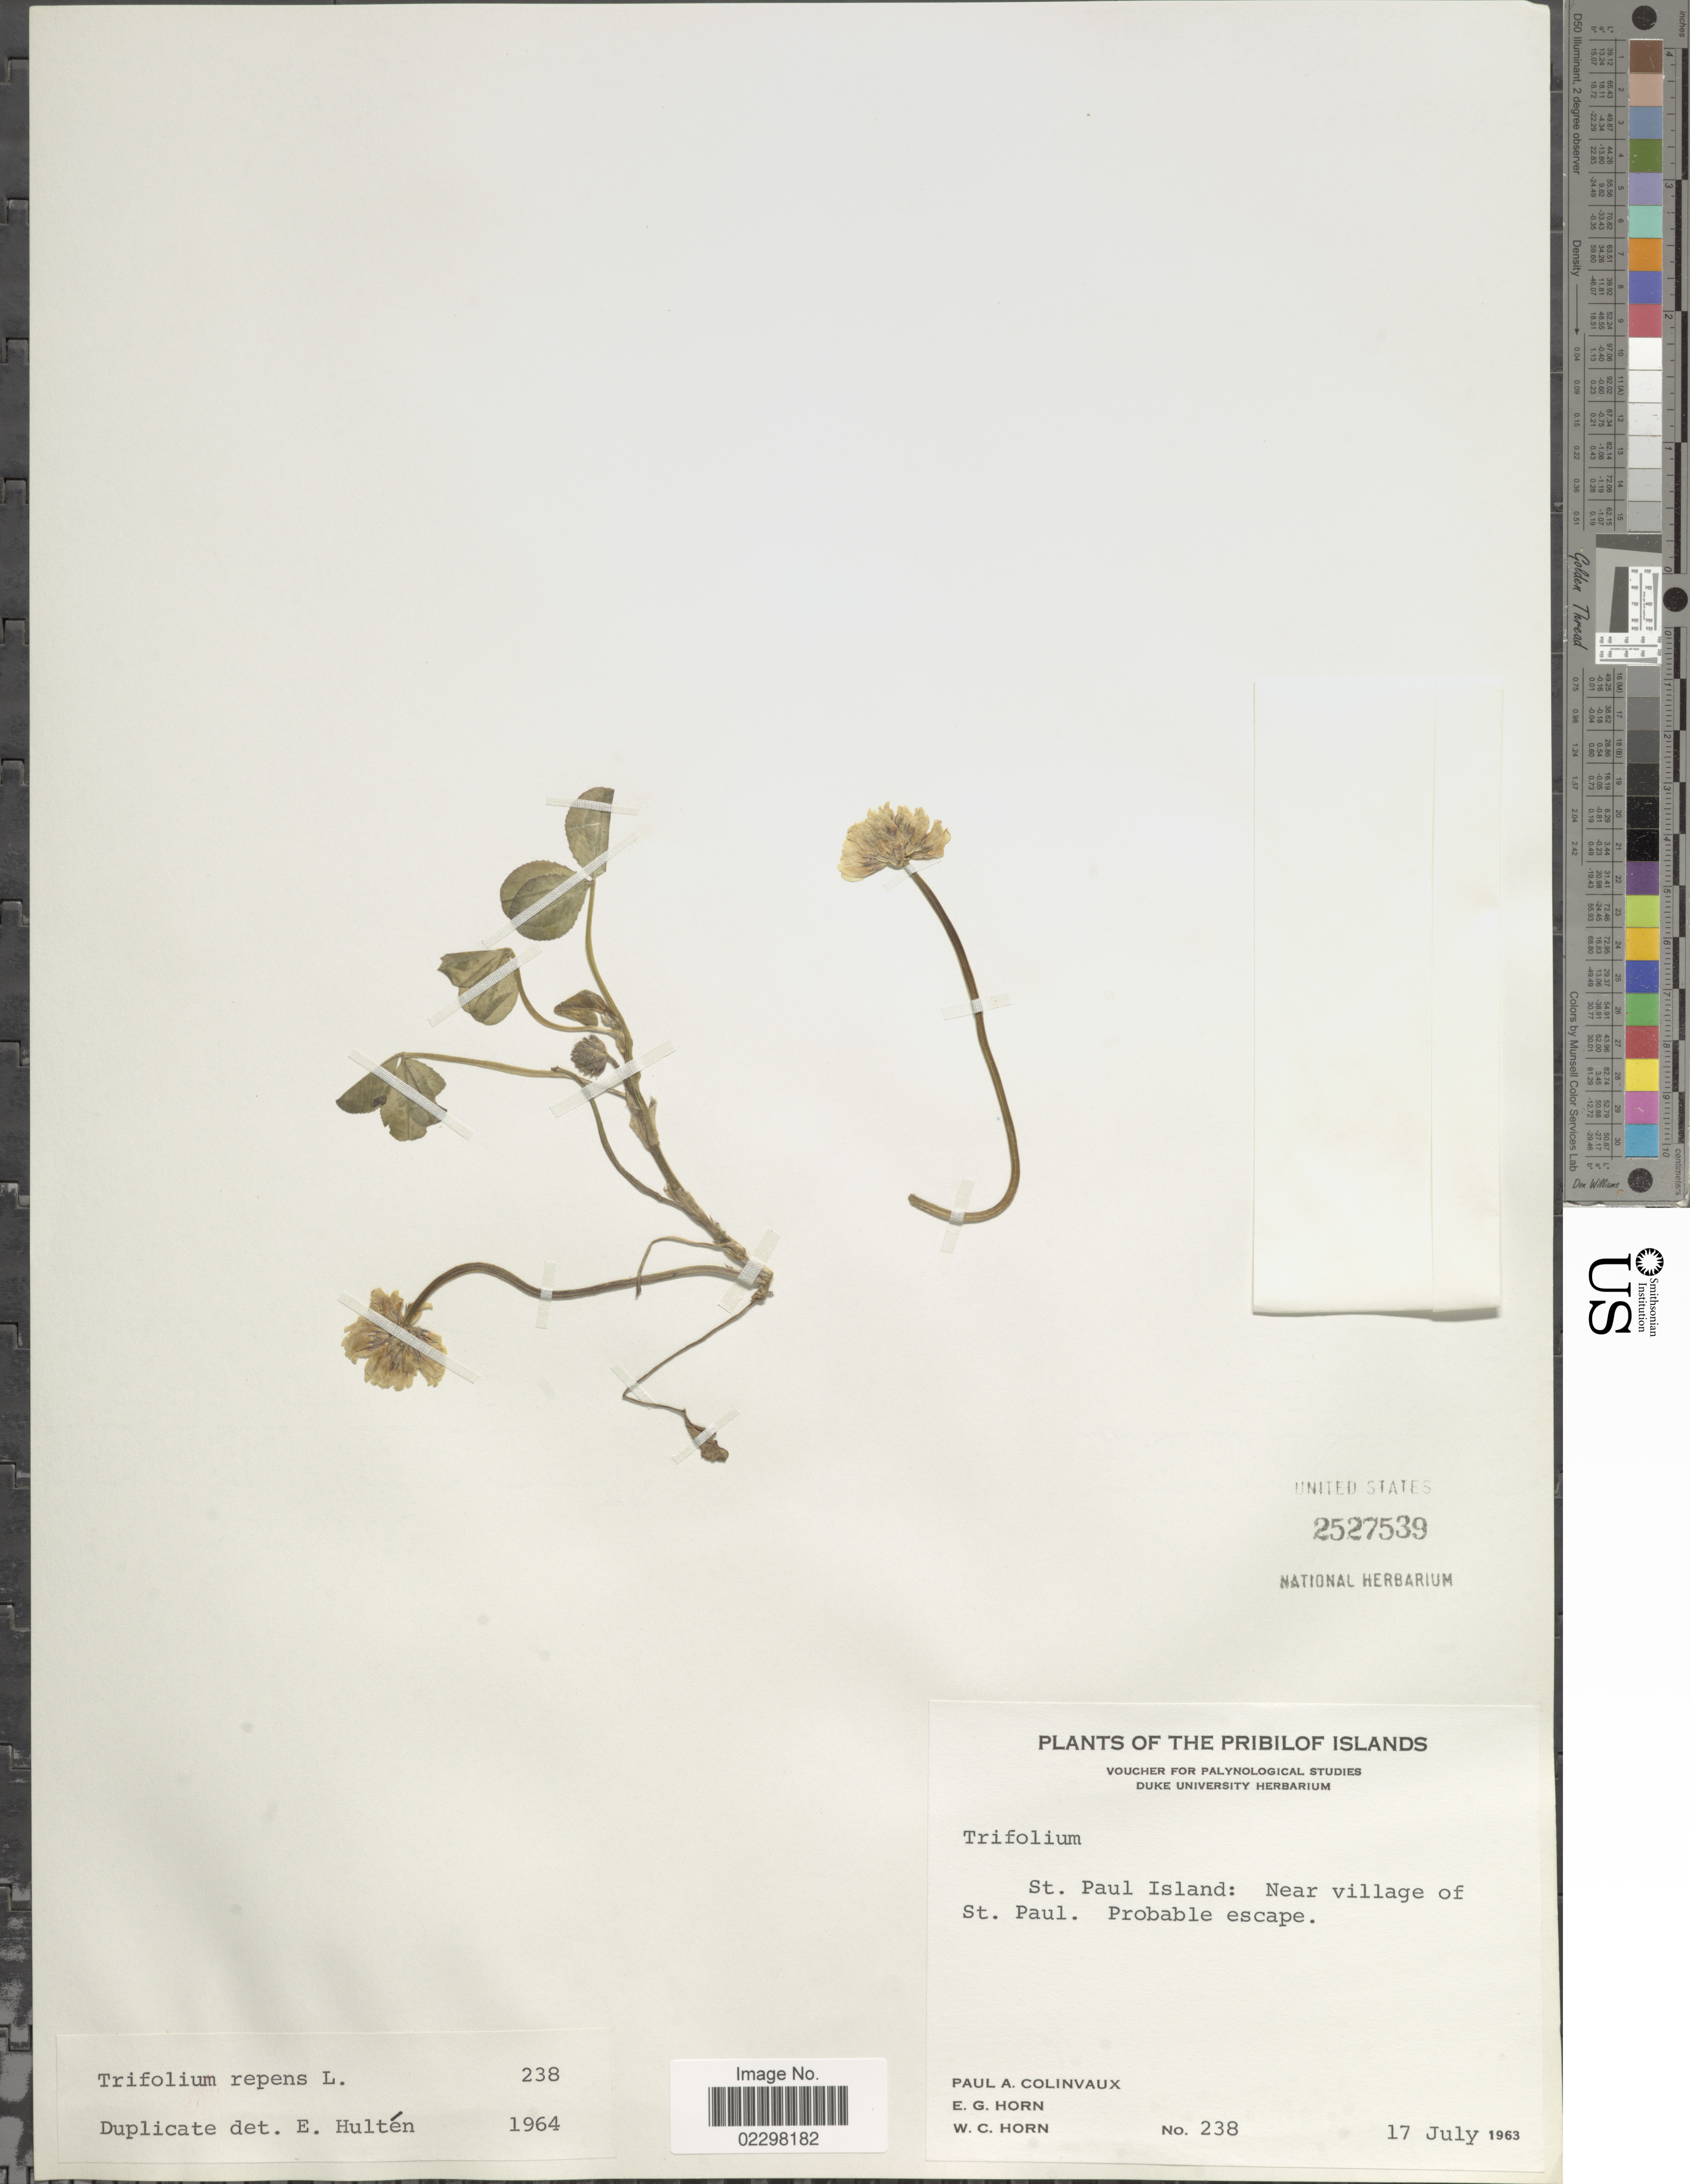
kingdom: Plantae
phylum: Tracheophyta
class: Magnoliopsida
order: Fabales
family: Fabaceae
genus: Trifolium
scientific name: Trifolium repens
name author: L.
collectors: P. Colinvaux, E. Horn & W. Horn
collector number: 238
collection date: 1963-07-17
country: United States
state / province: Alaska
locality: The Pribilof Islands, St. Paul Island: Near village of St. Paul, probable escape.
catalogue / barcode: US 2527539